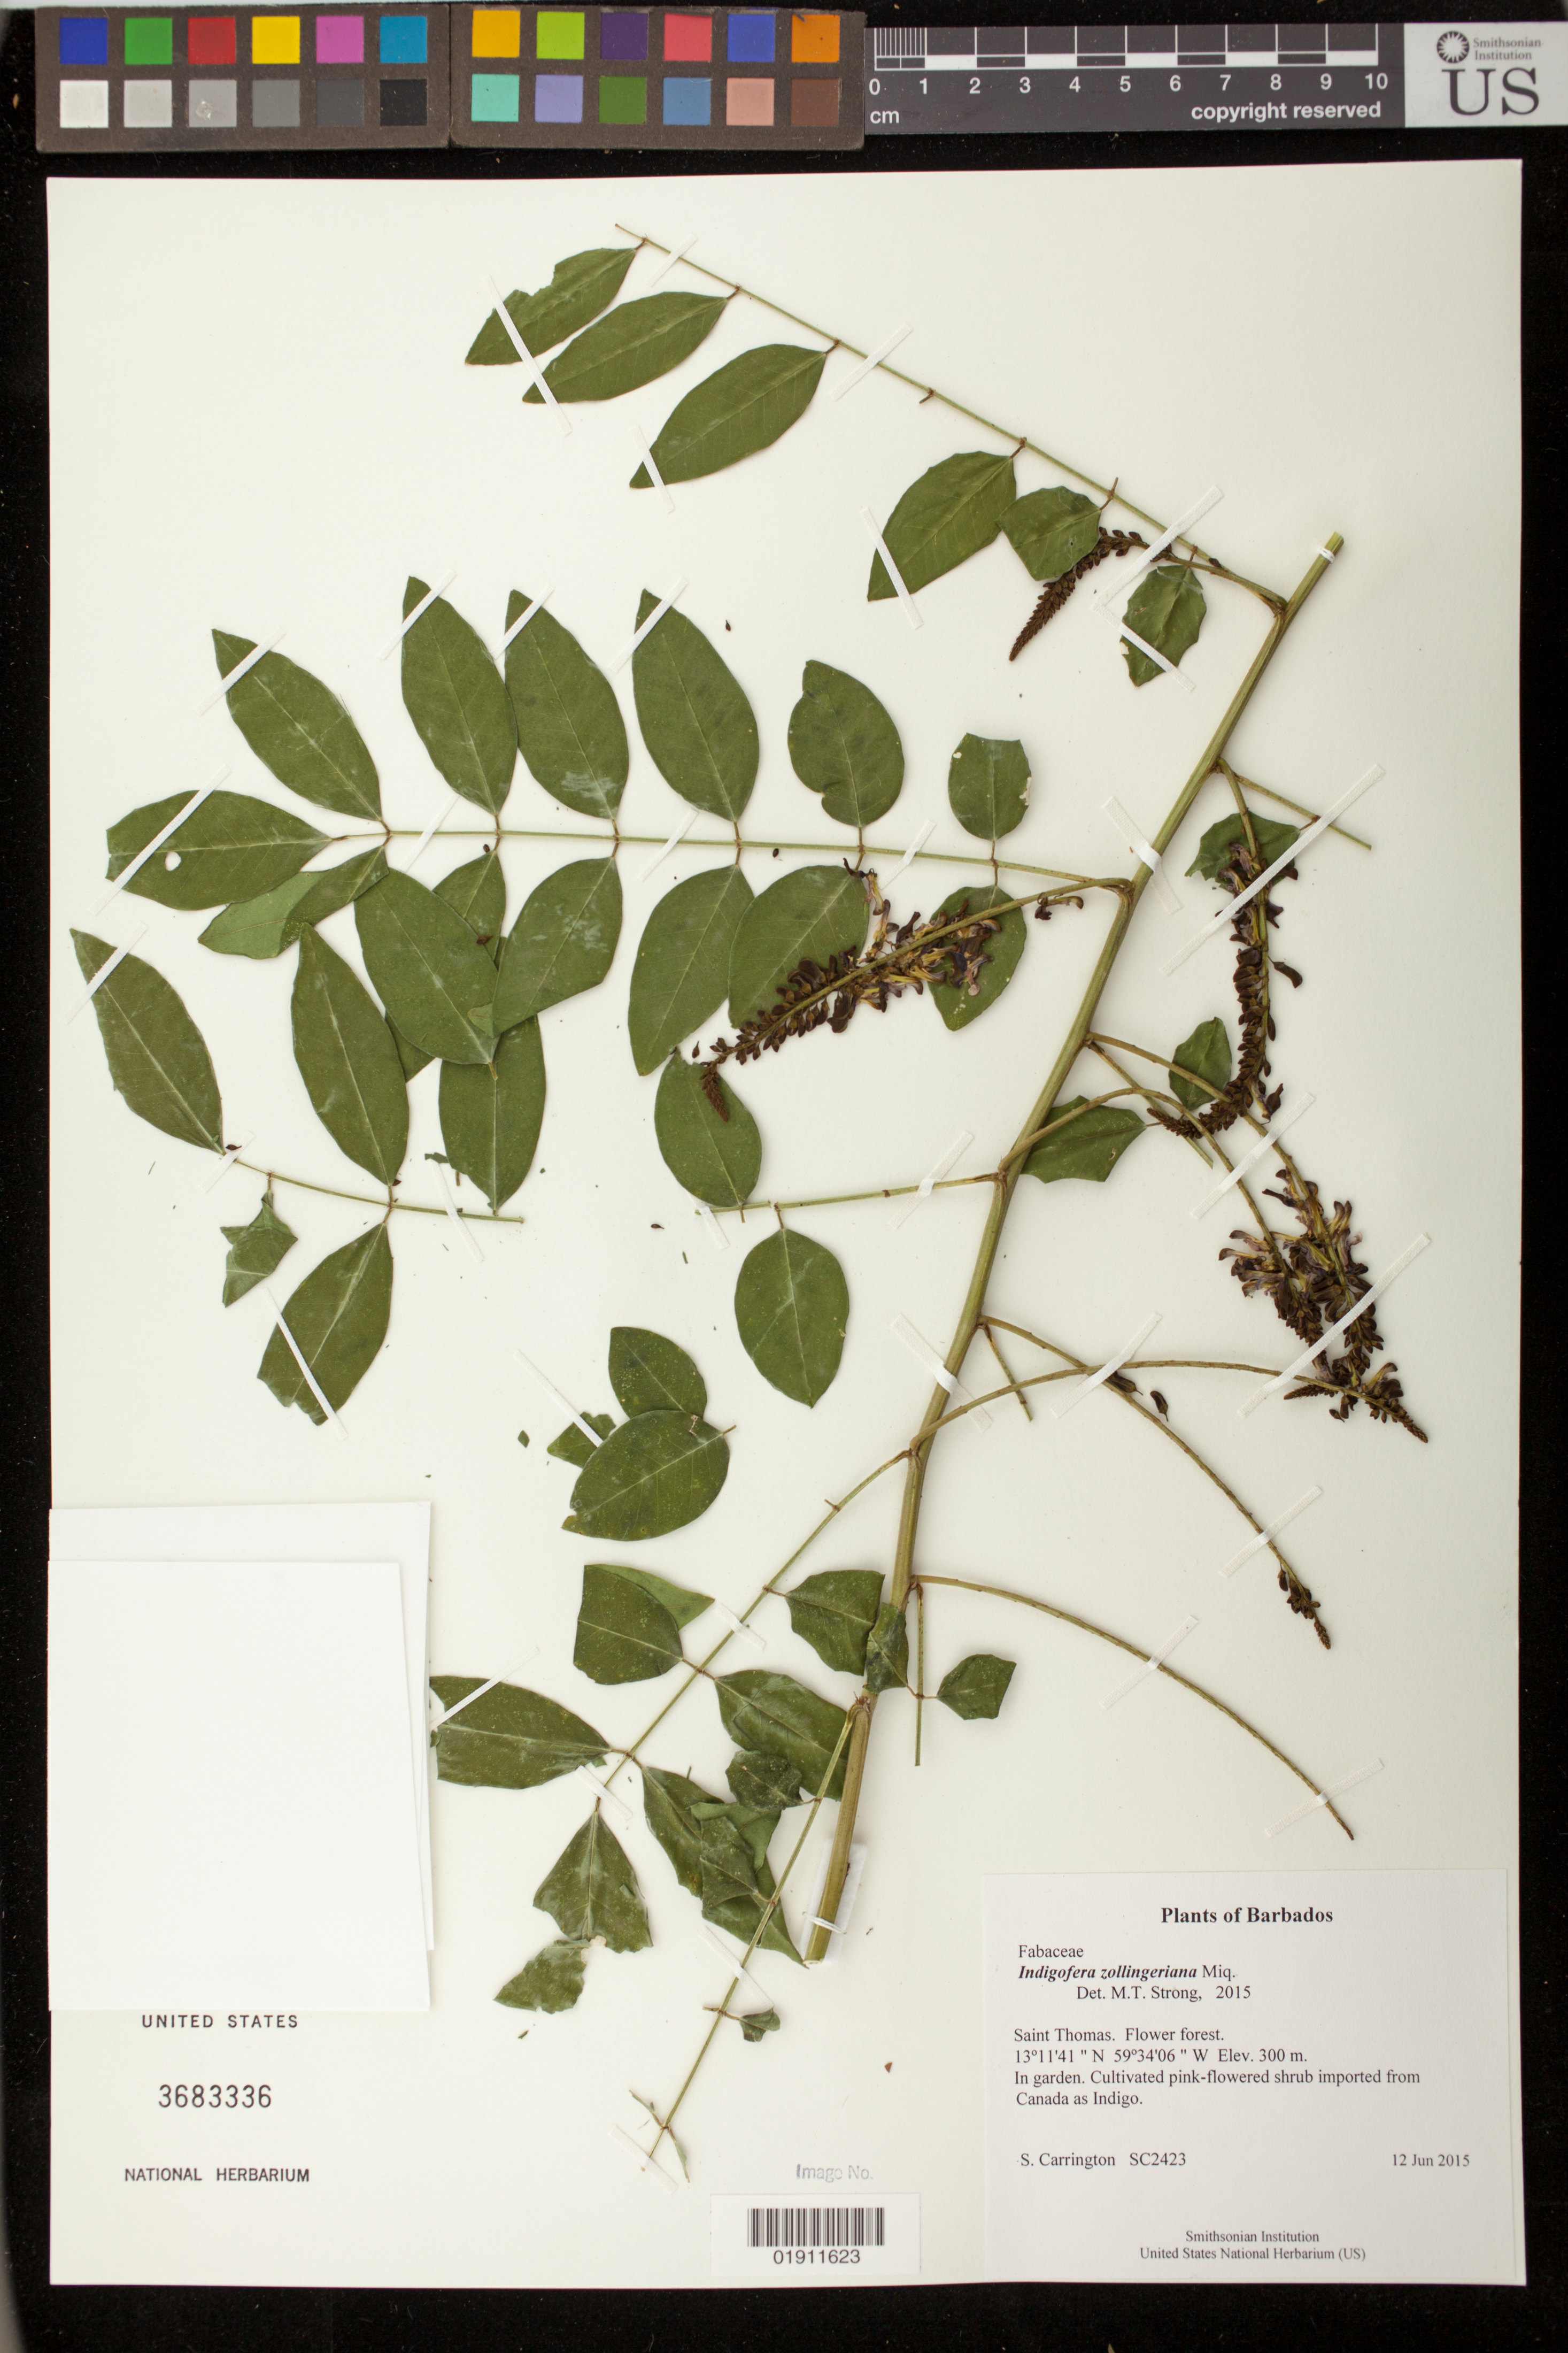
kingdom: Plantae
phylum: Tracheophyta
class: Magnoliopsida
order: Fabales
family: Fabaceae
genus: Indigofera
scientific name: Indigofera zollingeriana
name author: Miq.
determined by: Strong, M. T., (US), Smithsonian Institution - National Museum of Natural History (UNITED STATES)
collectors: C. M. S. Carrington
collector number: SC2423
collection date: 2015-06-12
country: Barbados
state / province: Saint Thomas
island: Barbados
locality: Flower forest, St Thomas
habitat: Garden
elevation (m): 300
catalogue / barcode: US 3683336